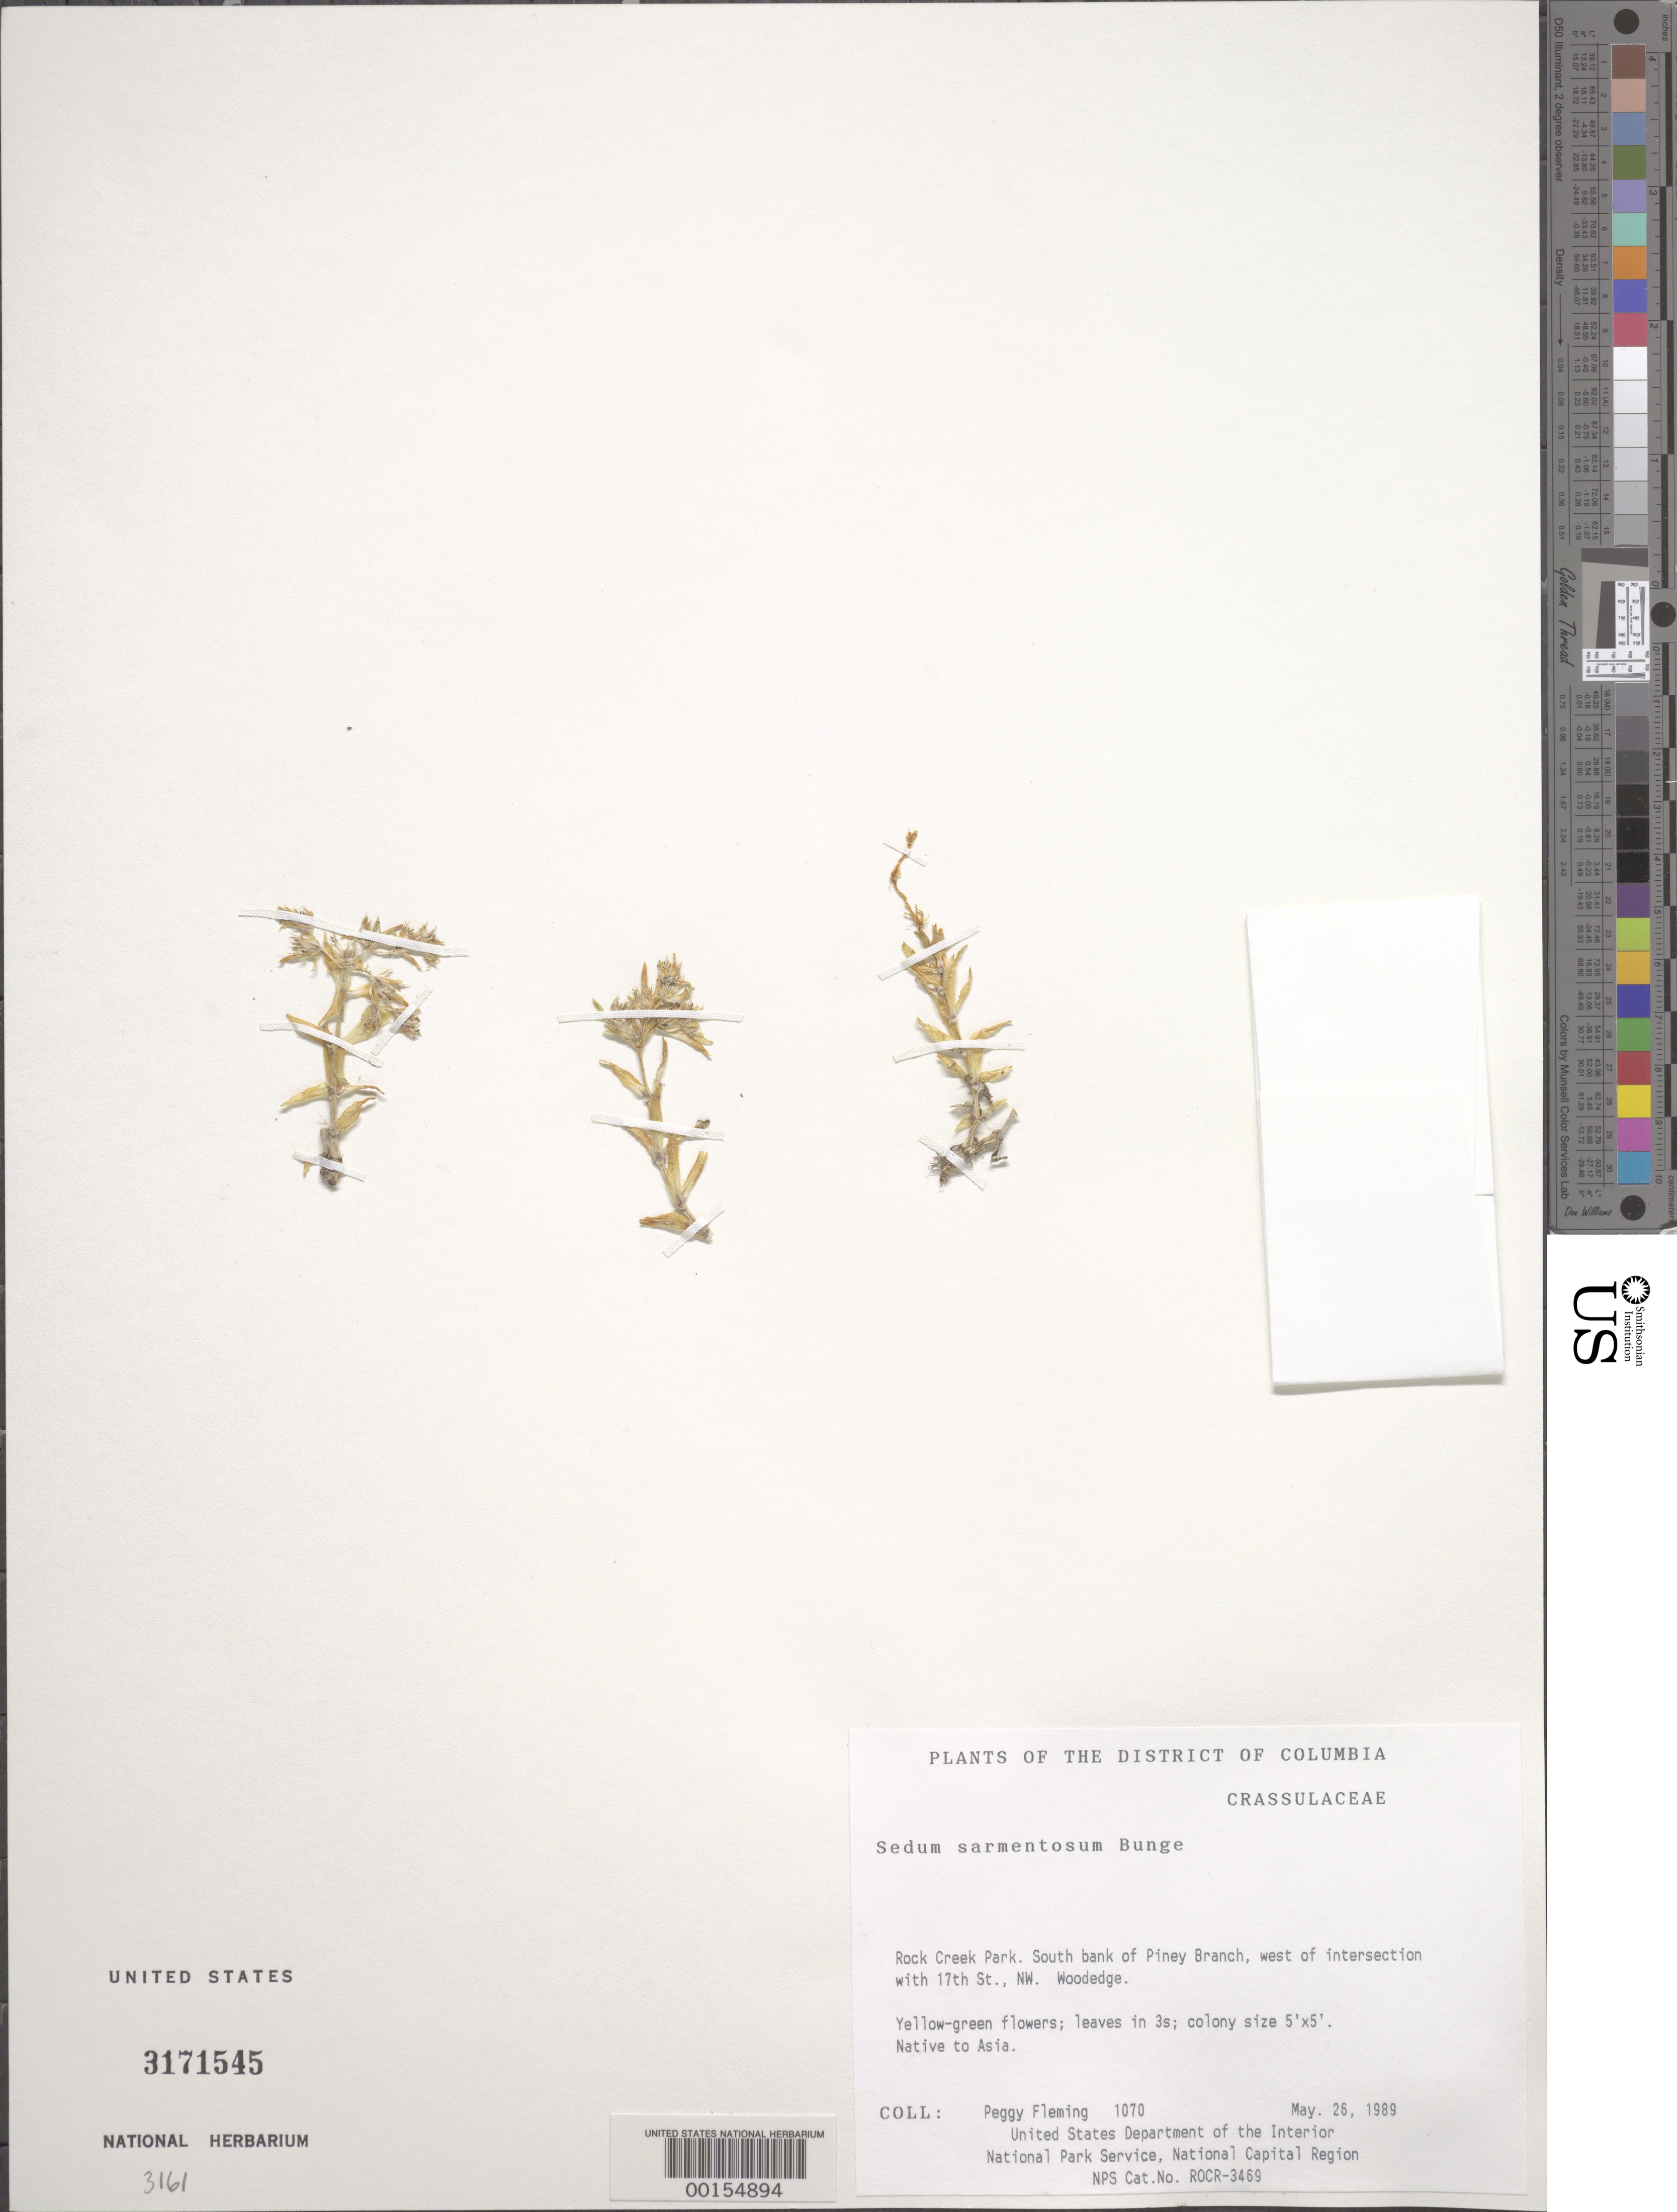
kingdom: Plantae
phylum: Tracheophyta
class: Magnoliopsida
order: Saxifragales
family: Crassulaceae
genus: Sedum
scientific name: Sedum sarmentosum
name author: Bunge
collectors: P. Fleming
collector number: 1070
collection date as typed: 26 May 1989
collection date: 1989-05-26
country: United States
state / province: District of Columbia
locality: Rock Creek Park, Piney Branch, W of intersection with 17th St, NW Rock Creek Park & vicinity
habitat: Woodedge, south bank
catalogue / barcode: US 3171545